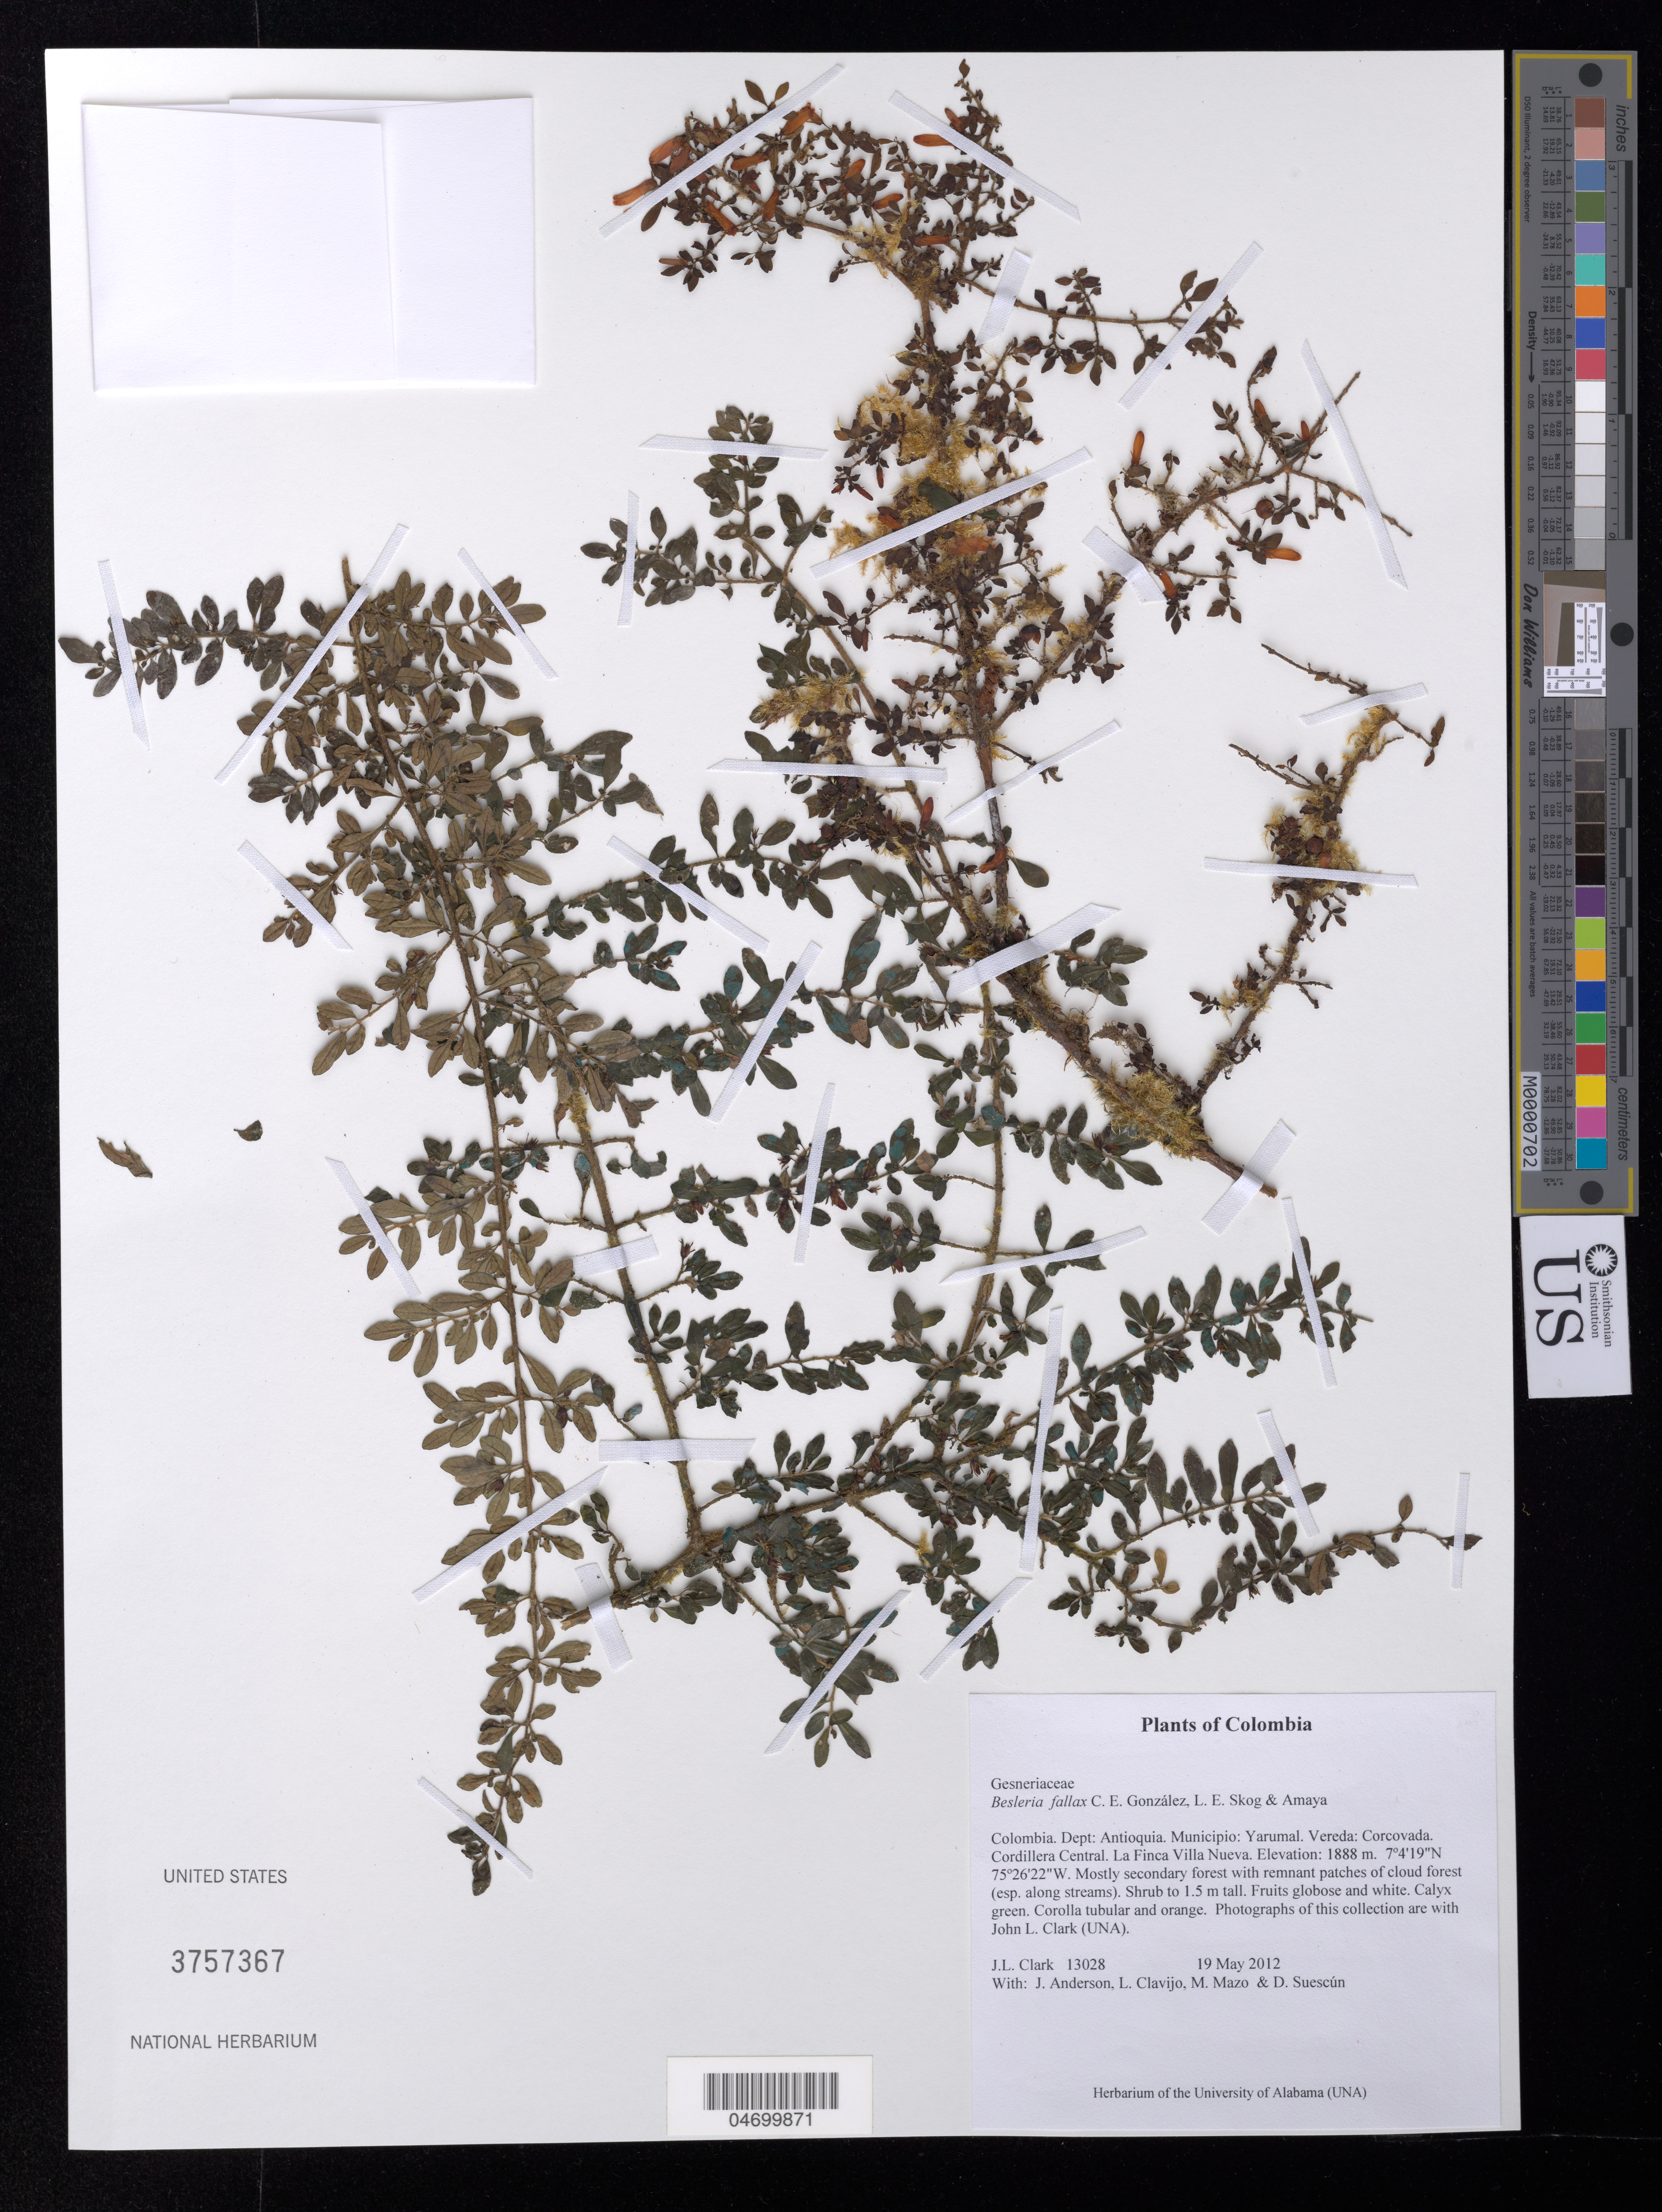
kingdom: Plantae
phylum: Tracheophyta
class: Magnoliopsida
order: Lamiales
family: Gesneriaceae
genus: Besleria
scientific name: Besleria fallax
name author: C.W. González et al.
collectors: J. L. Clark, J. Anderson, L. Clavijo & M. Mazo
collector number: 13028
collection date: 2012-05-19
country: Colombia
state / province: Antioquia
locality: Dept: Antioquia. Municipio: Yarumal. Vereda: Corcovada. Cordillera Central. La Finca Villa Nueva.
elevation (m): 1888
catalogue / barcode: US 3757367